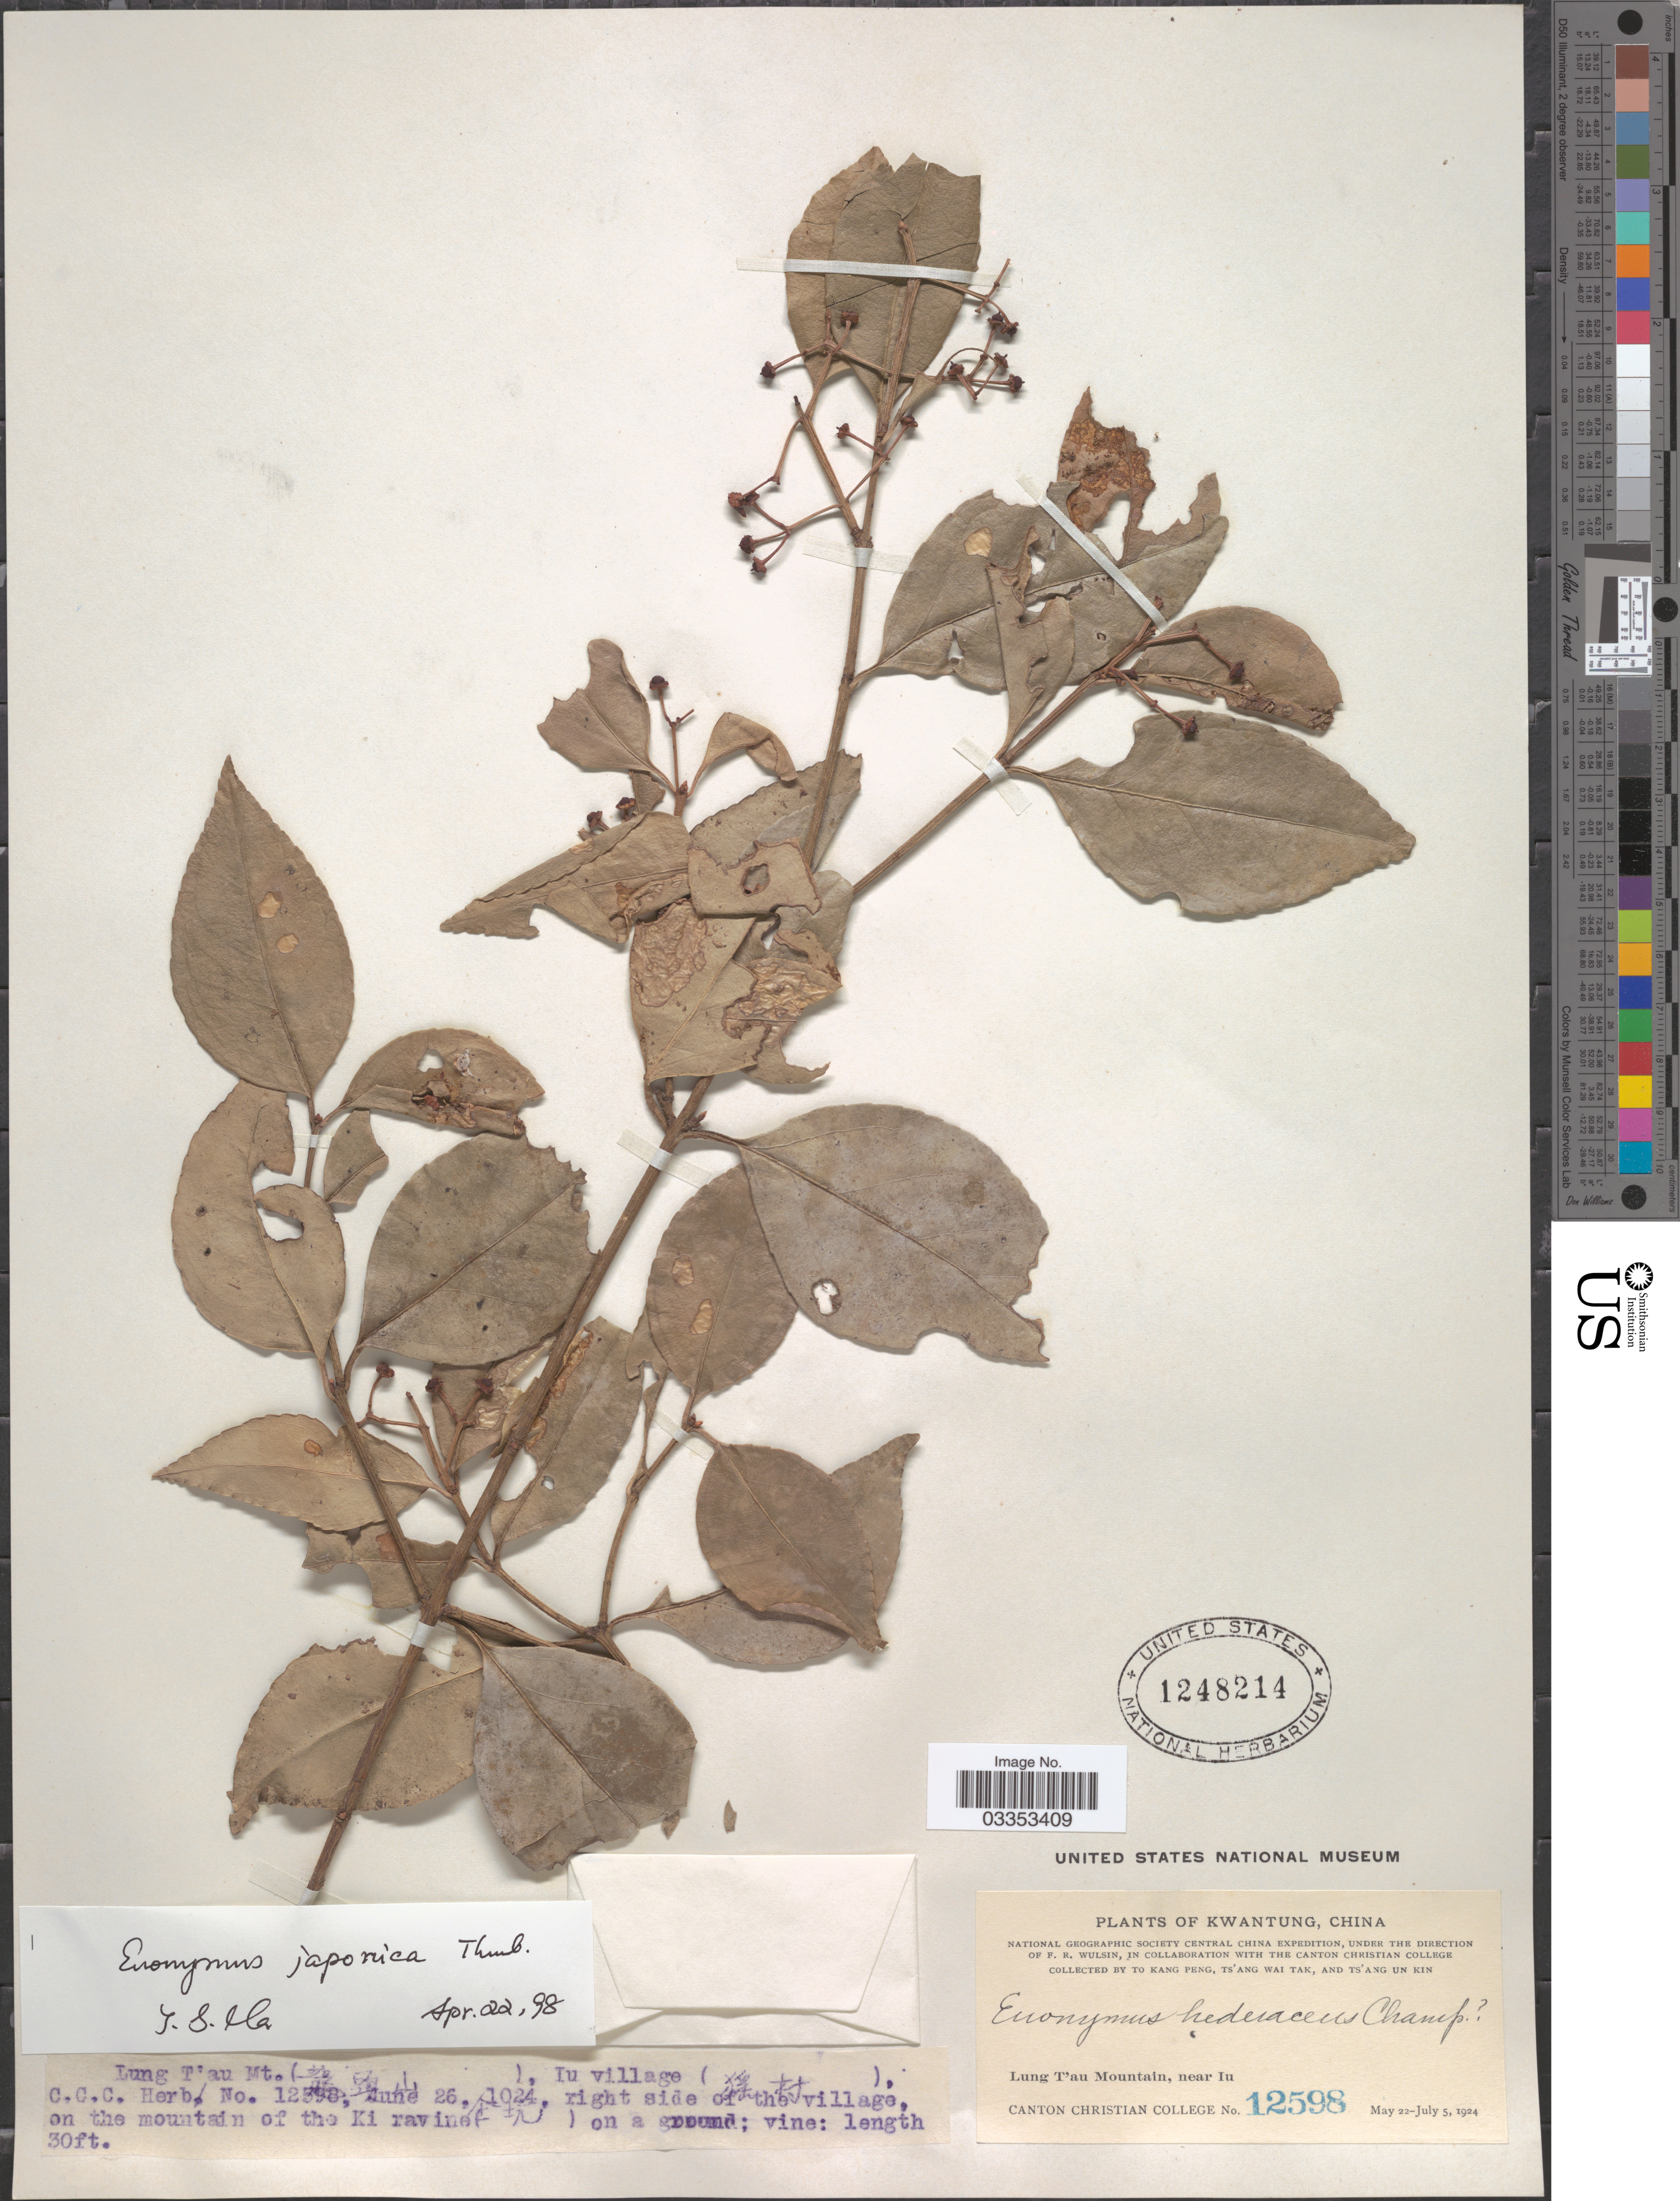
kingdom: Plantae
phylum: Tracheophyta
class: Magnoliopsida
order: Celastrales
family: Celastraceae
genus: Euonymus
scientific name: Euonymus japonicus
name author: Thunb.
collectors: T. K. Peng, W. T. Tsang & Ts' Ang Un Kin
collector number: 12598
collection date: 1924-06-26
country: China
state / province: Guangdong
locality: Kwangtung. Lung T'au Mt. (X), Iu Village (X). Right side of the village, on the mountains of the Ki ravine.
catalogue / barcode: US 1248214